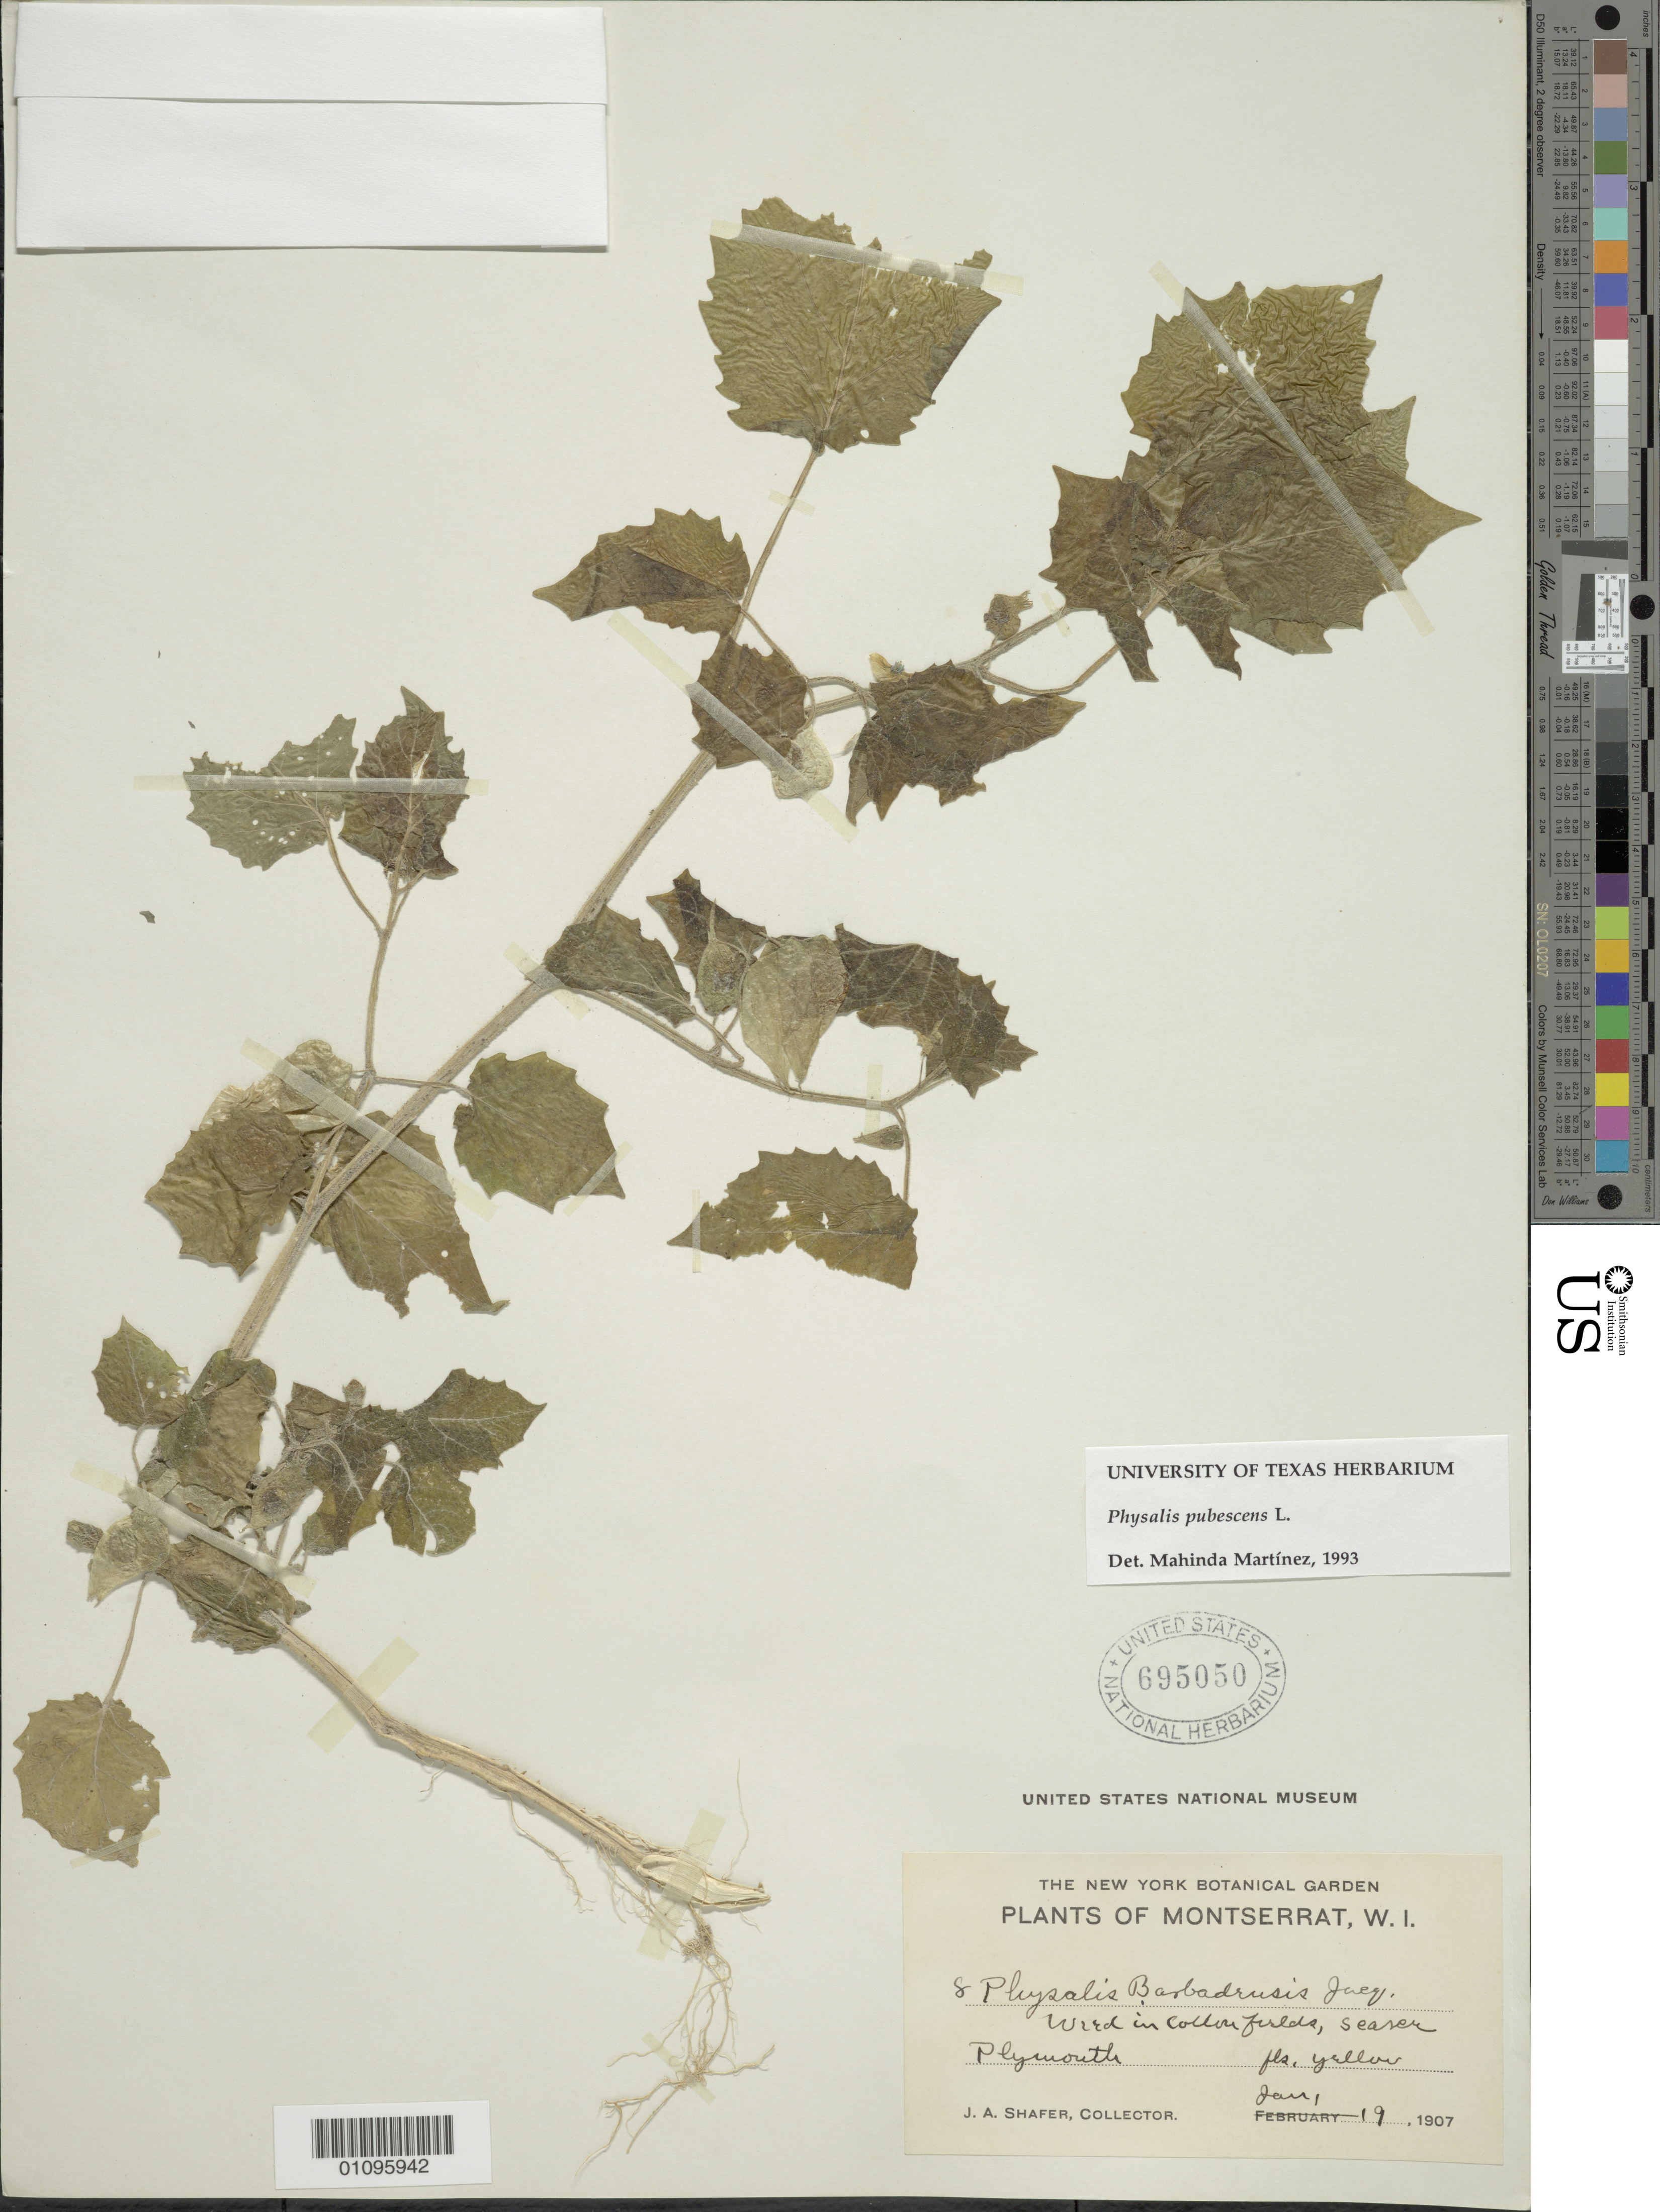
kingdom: Plantae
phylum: Tracheophyta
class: Magnoliopsida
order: Solanales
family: Solanaceae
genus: Physalis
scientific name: Physalis pubescens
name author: L.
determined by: Martinez, M.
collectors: J. A. Shafer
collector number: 8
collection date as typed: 19 Jan 1907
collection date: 1907-01-19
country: Montserrat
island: Montserrat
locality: Plymouth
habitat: In cotton fields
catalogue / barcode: US 695050